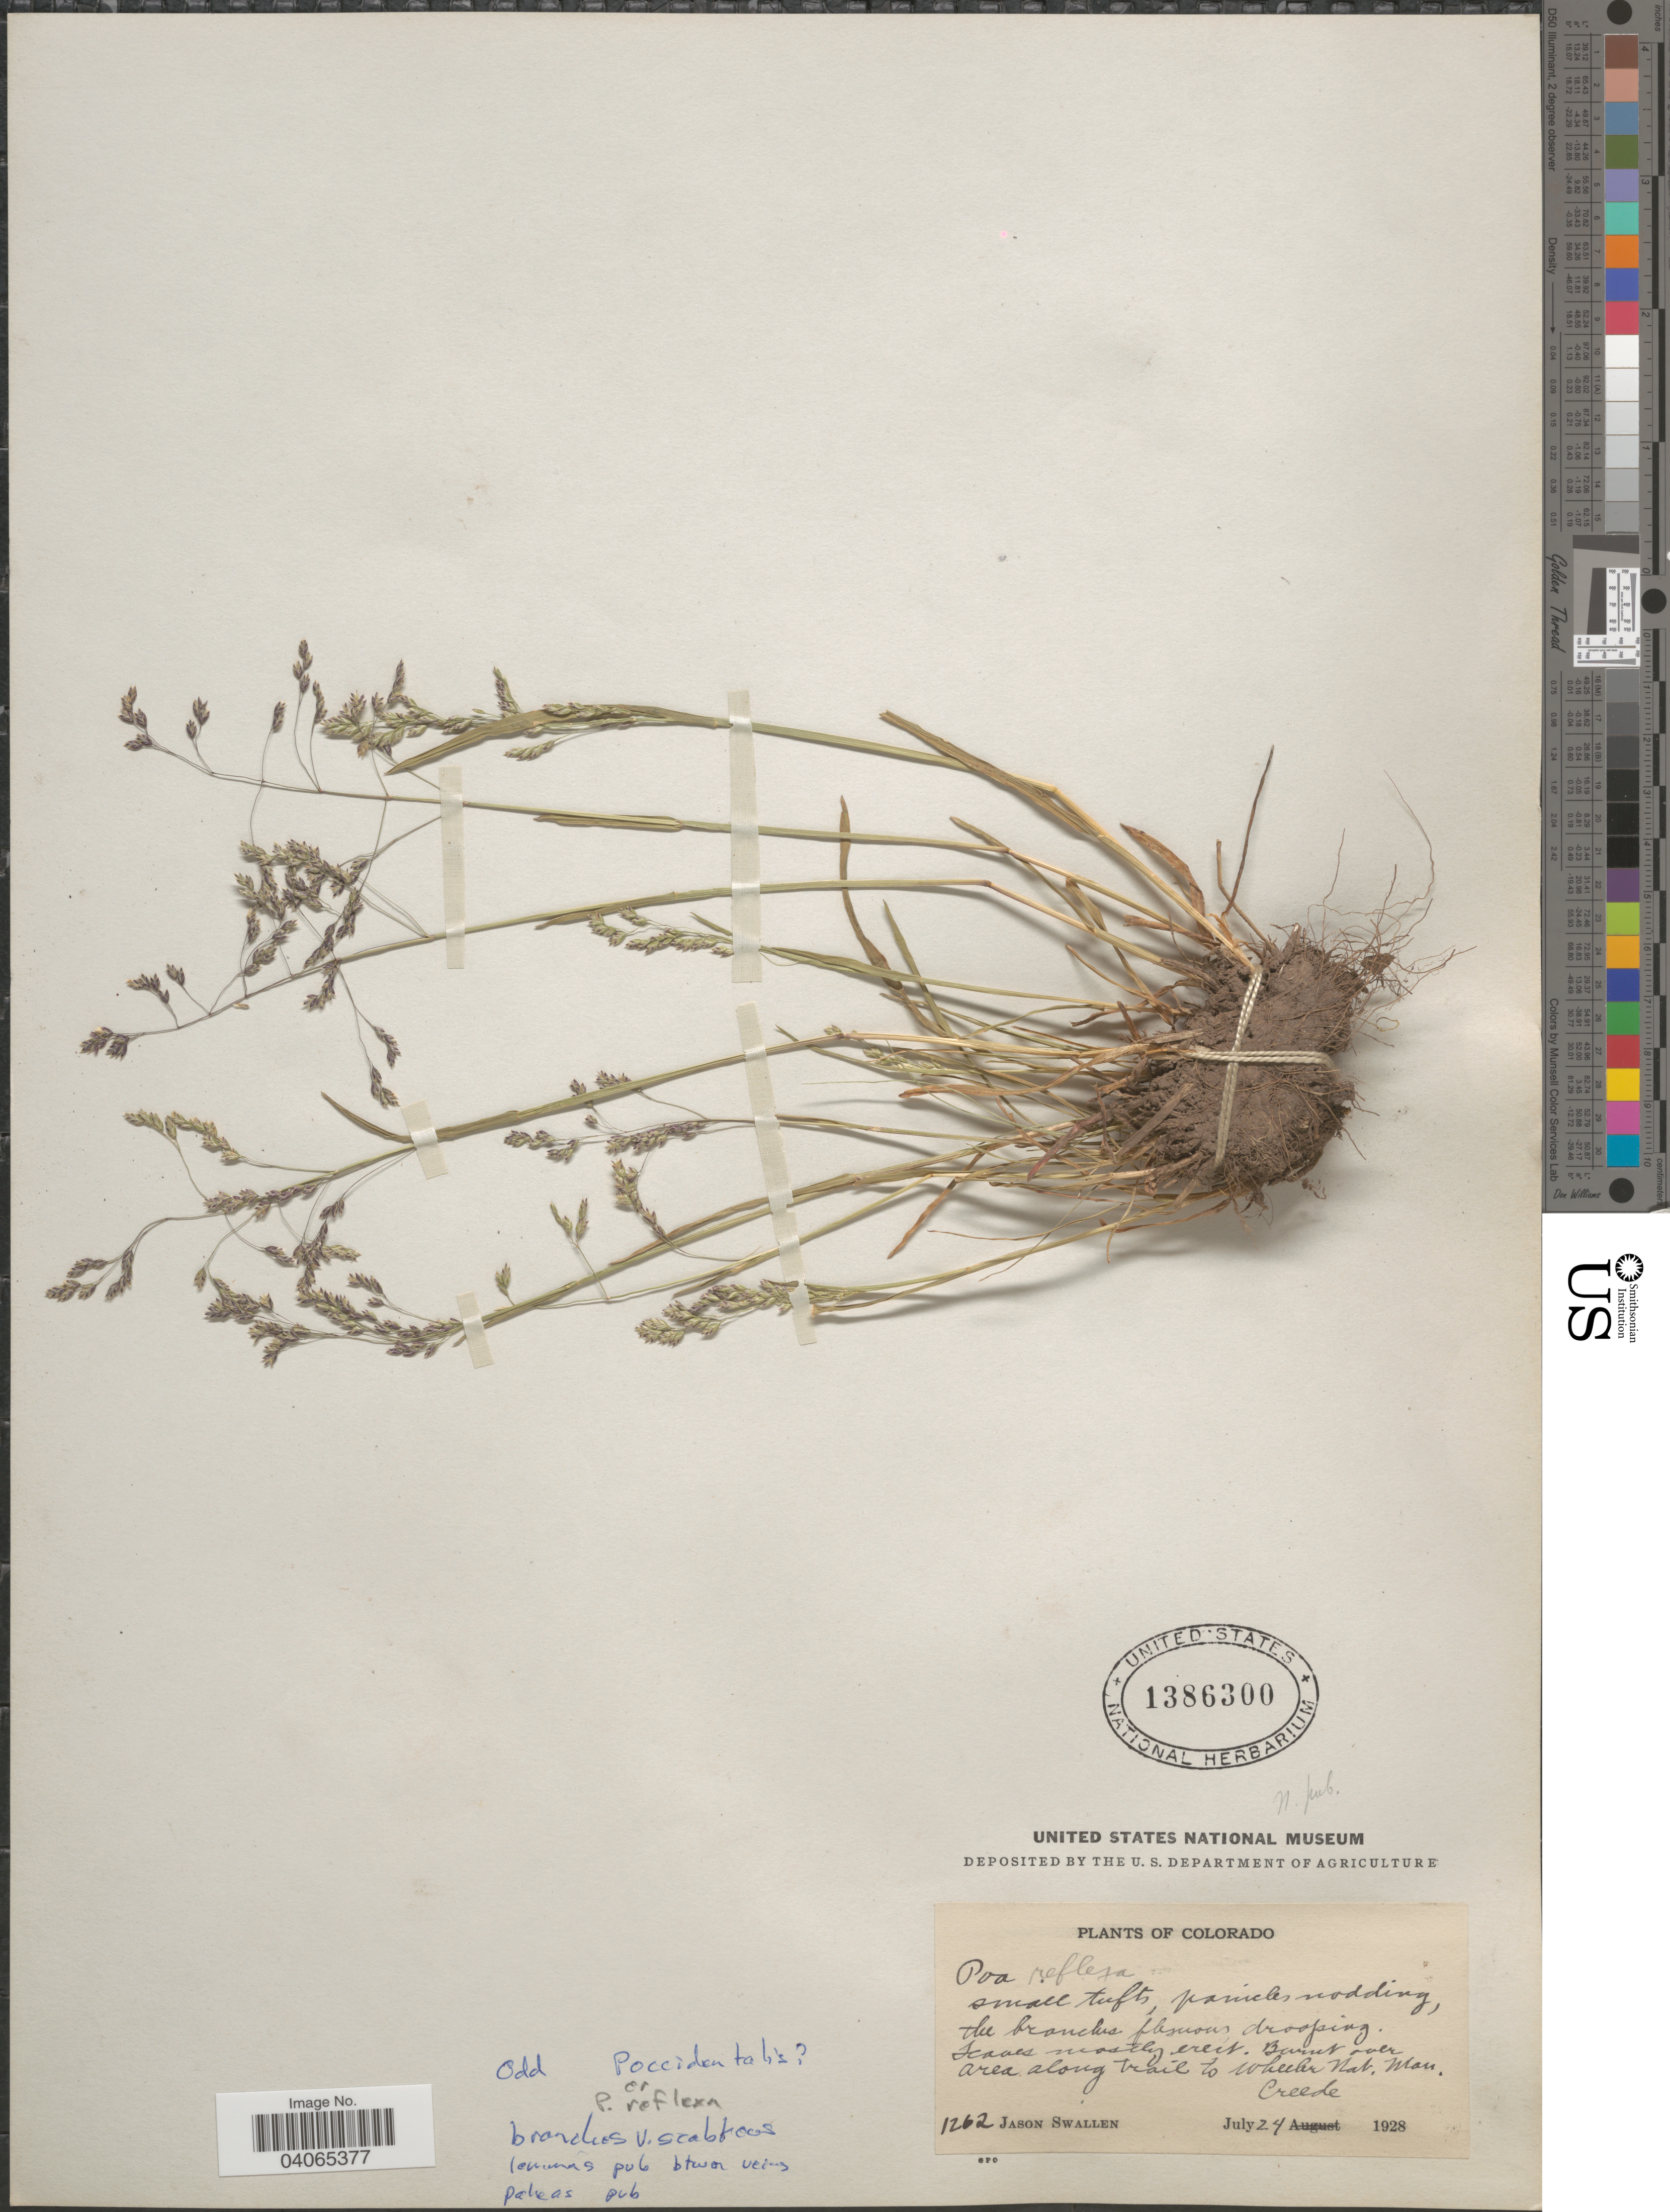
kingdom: Plantae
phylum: Tracheophyta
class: Liliopsida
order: Poales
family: Poaceae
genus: Poa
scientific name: Poa reflexa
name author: Vasey & Scribn.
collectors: J. R. Swallen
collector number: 1262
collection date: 1928-07-24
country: United States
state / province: Colorado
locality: Burnt over Area along Trail to Wheeler Nat. Mon. Creede.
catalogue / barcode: US 1386300